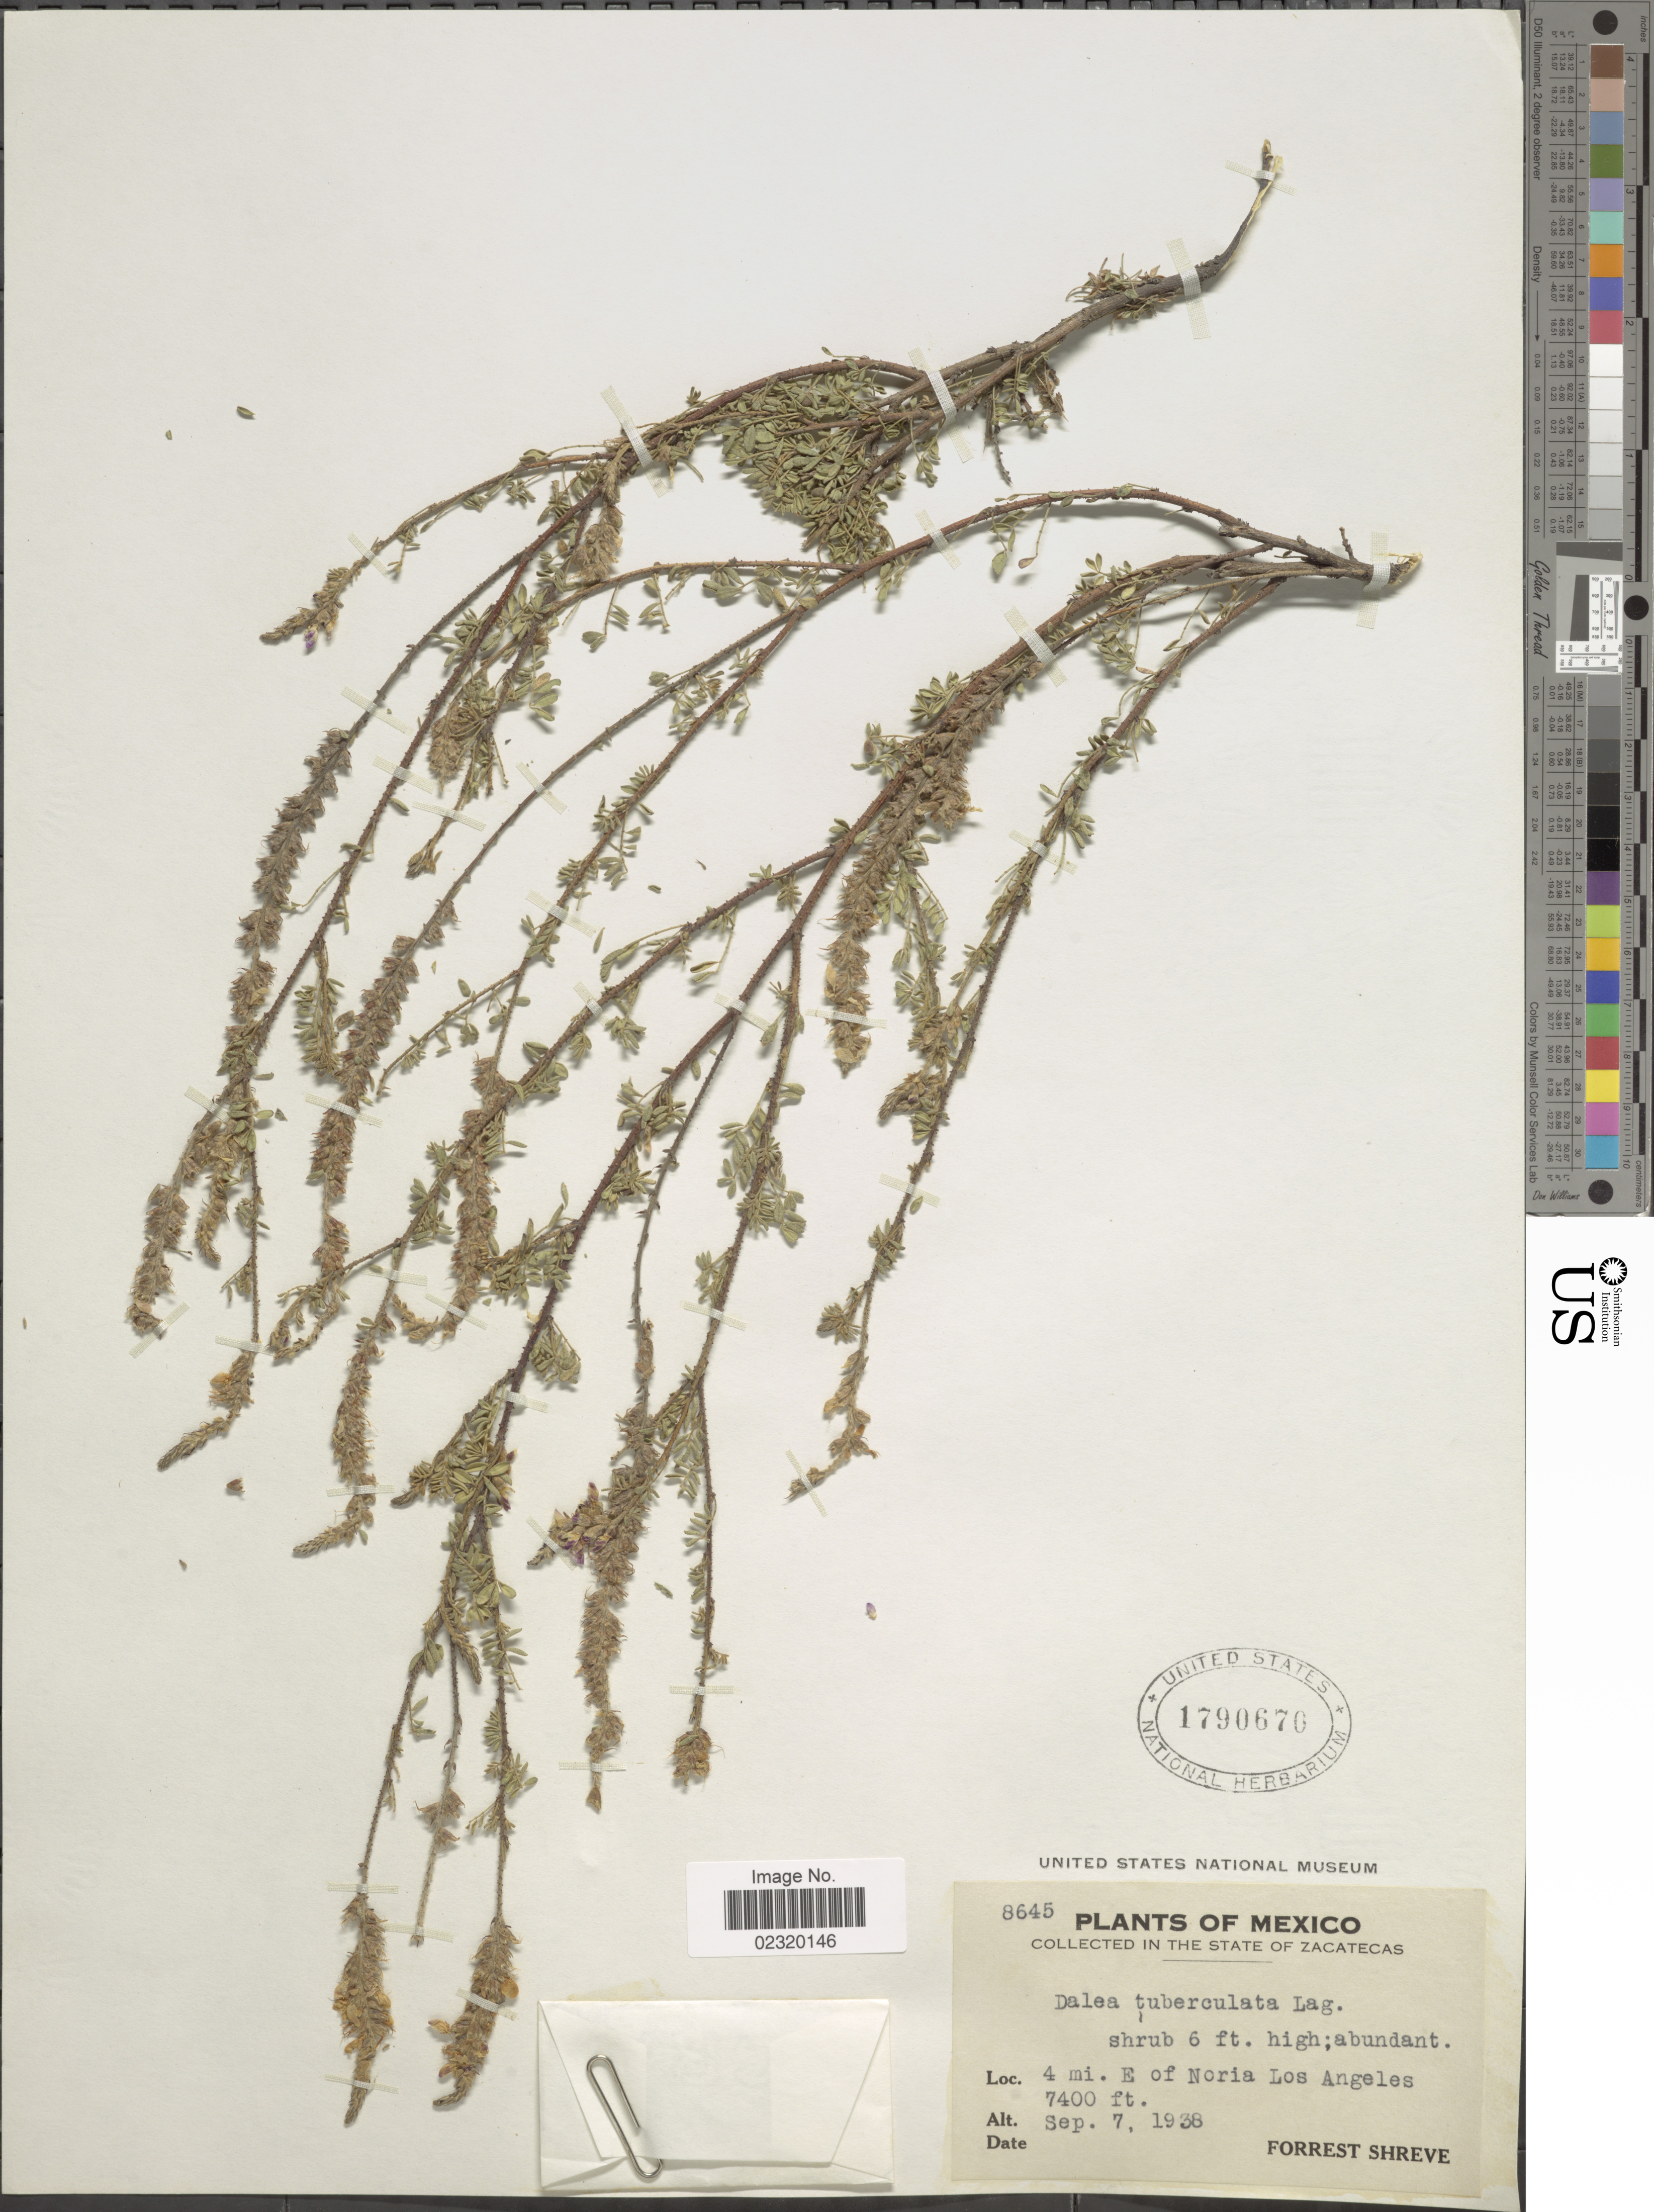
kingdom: Plantae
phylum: Tracheophyta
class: Magnoliopsida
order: Fabales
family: Fabaceae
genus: Dalea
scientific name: Dalea tuberculata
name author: Lag.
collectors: F. Shreve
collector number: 8645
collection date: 1938-09-07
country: Mexico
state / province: Zacatecas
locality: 4 mi. E of Noria Los Angeles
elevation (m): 2256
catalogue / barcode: US 1790670